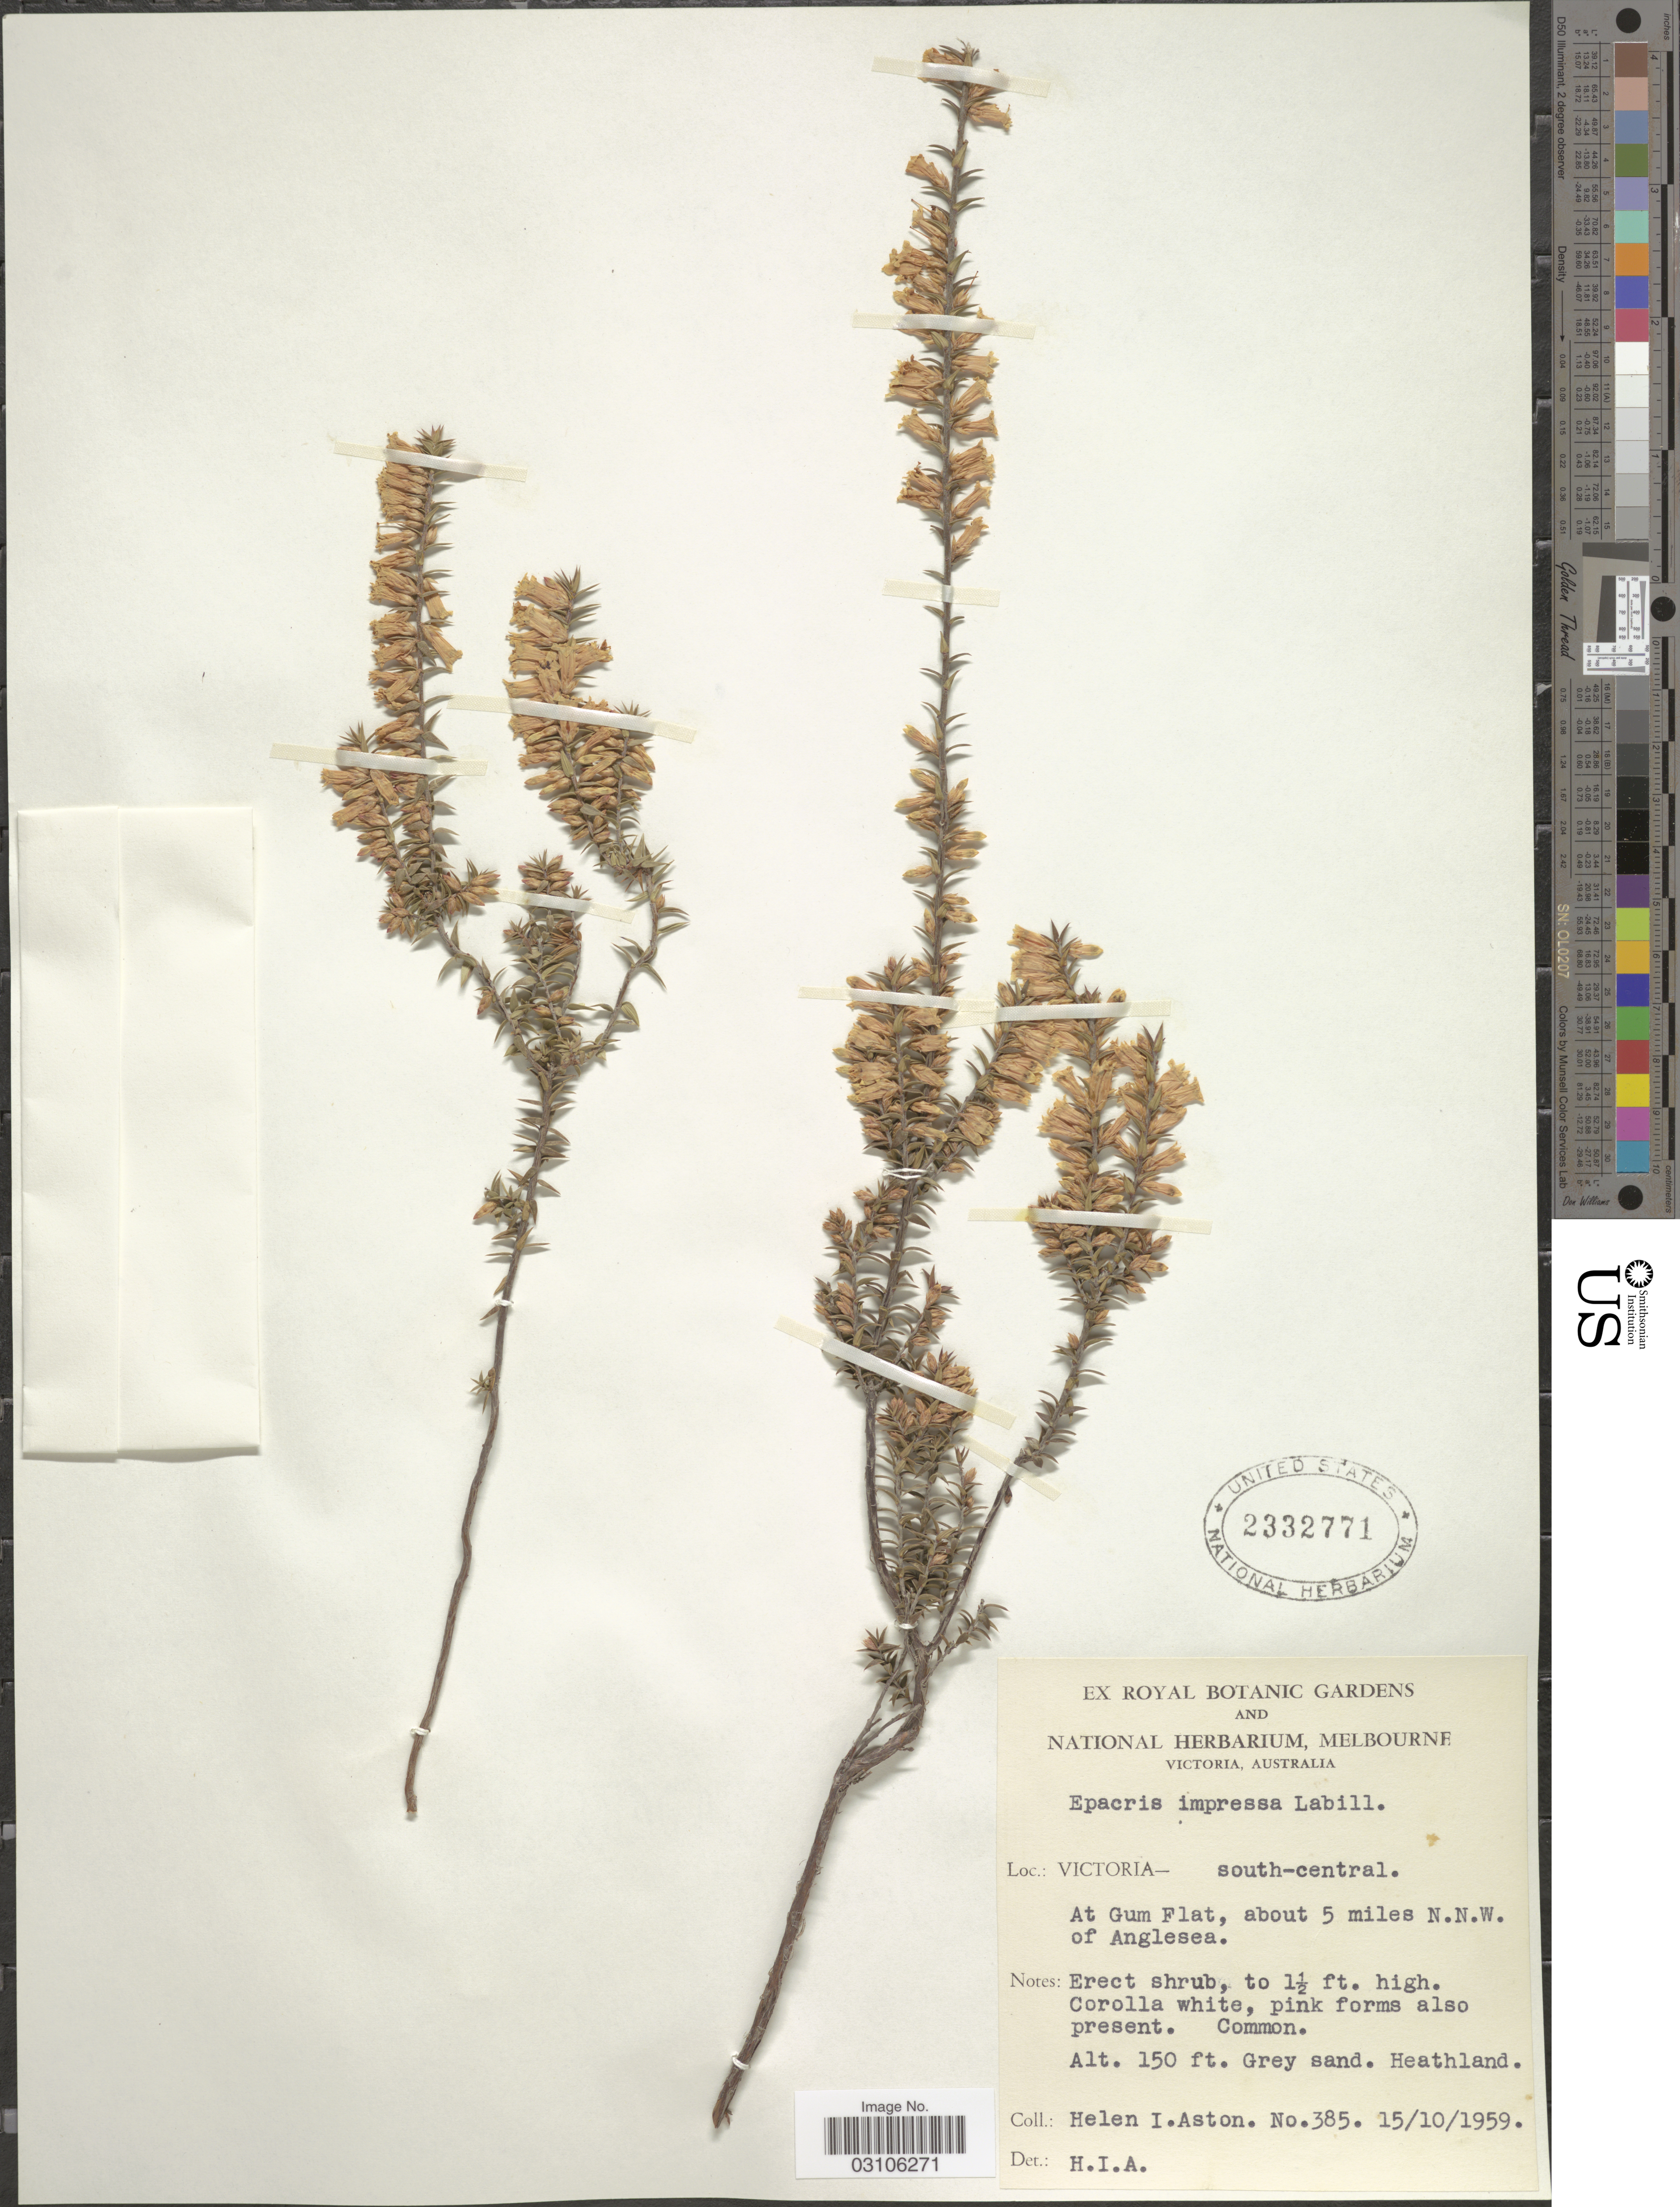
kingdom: Plantae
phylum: Tracheophyta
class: Magnoliopsida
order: Ericales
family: Ericaceae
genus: Epacris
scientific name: Epacris impressa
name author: Labill.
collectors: H. I. Aston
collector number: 385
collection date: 1959-10-15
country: Australia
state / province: Victoria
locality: Victoria - south-central. At Gum Flat, about 5 miles N.N.W. of Anglesea.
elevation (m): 46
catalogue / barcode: US 2332771